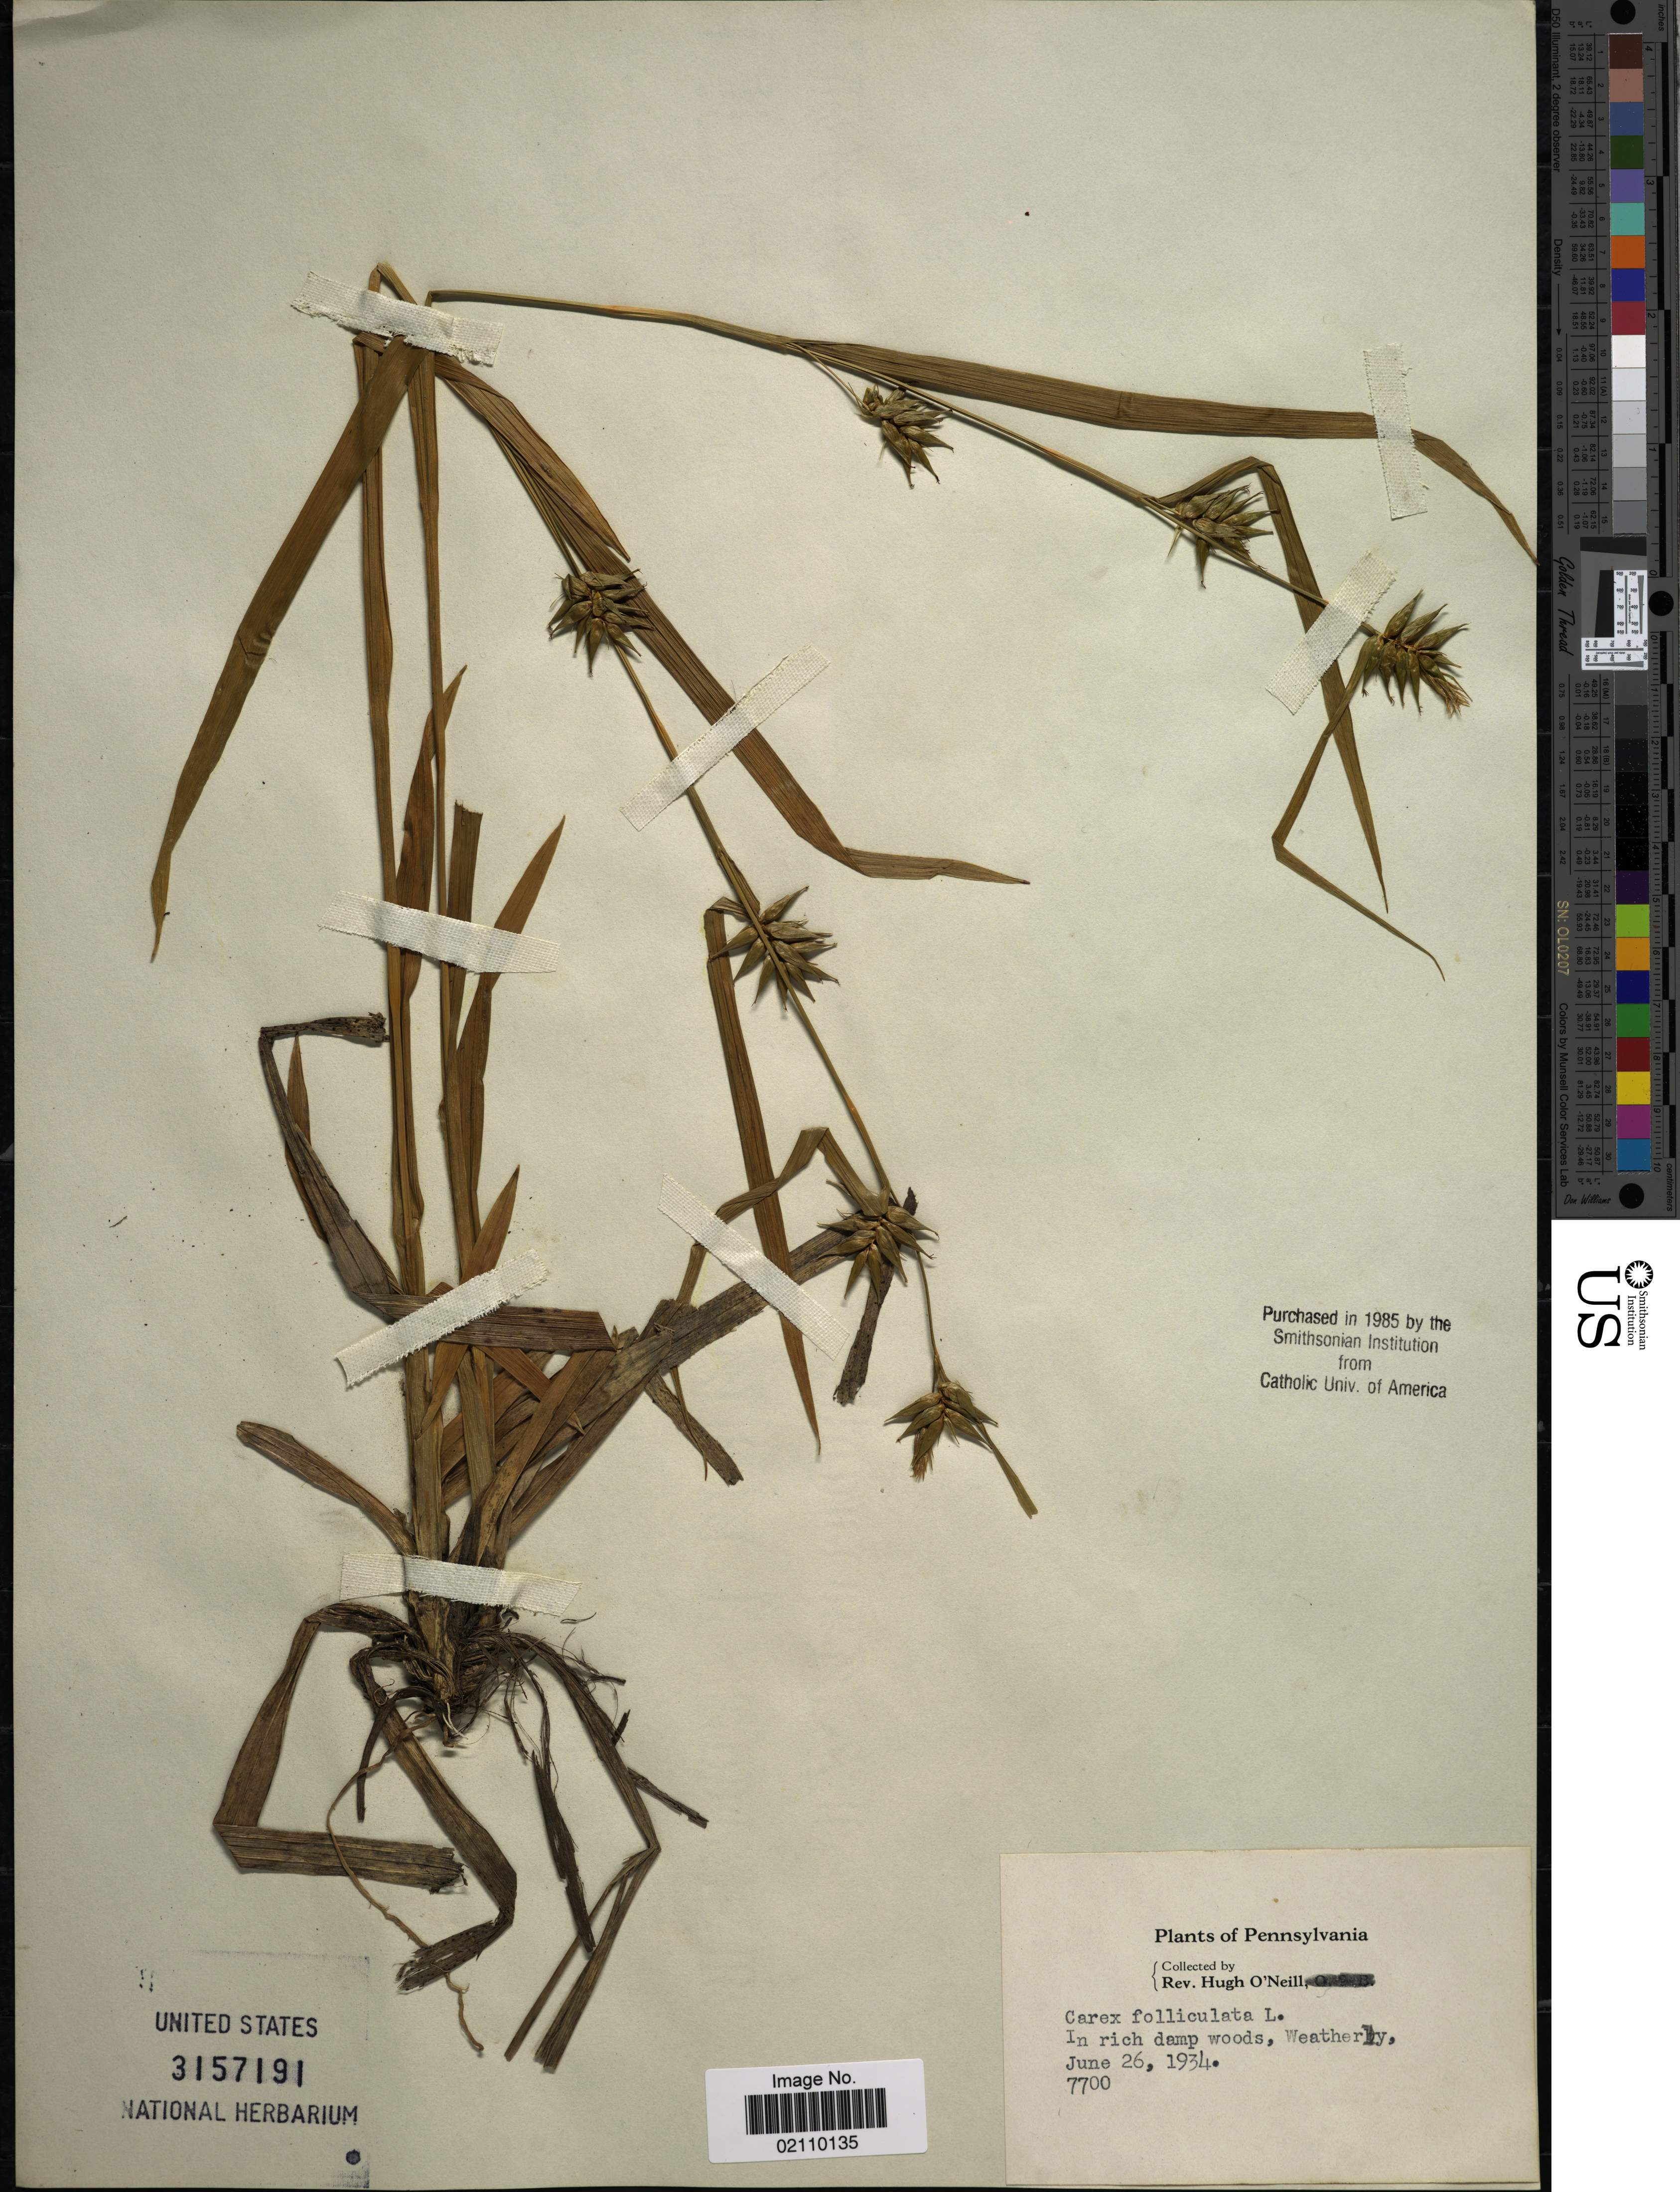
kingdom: Plantae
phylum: Tracheophyta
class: Liliopsida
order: Poales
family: Cyperaceae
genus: Carex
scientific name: Carex folliculata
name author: L.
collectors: H. O'Neill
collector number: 7700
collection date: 1934-06-26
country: United States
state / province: Pennsylvania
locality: In damp woods, Weatherby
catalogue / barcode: US 3157191